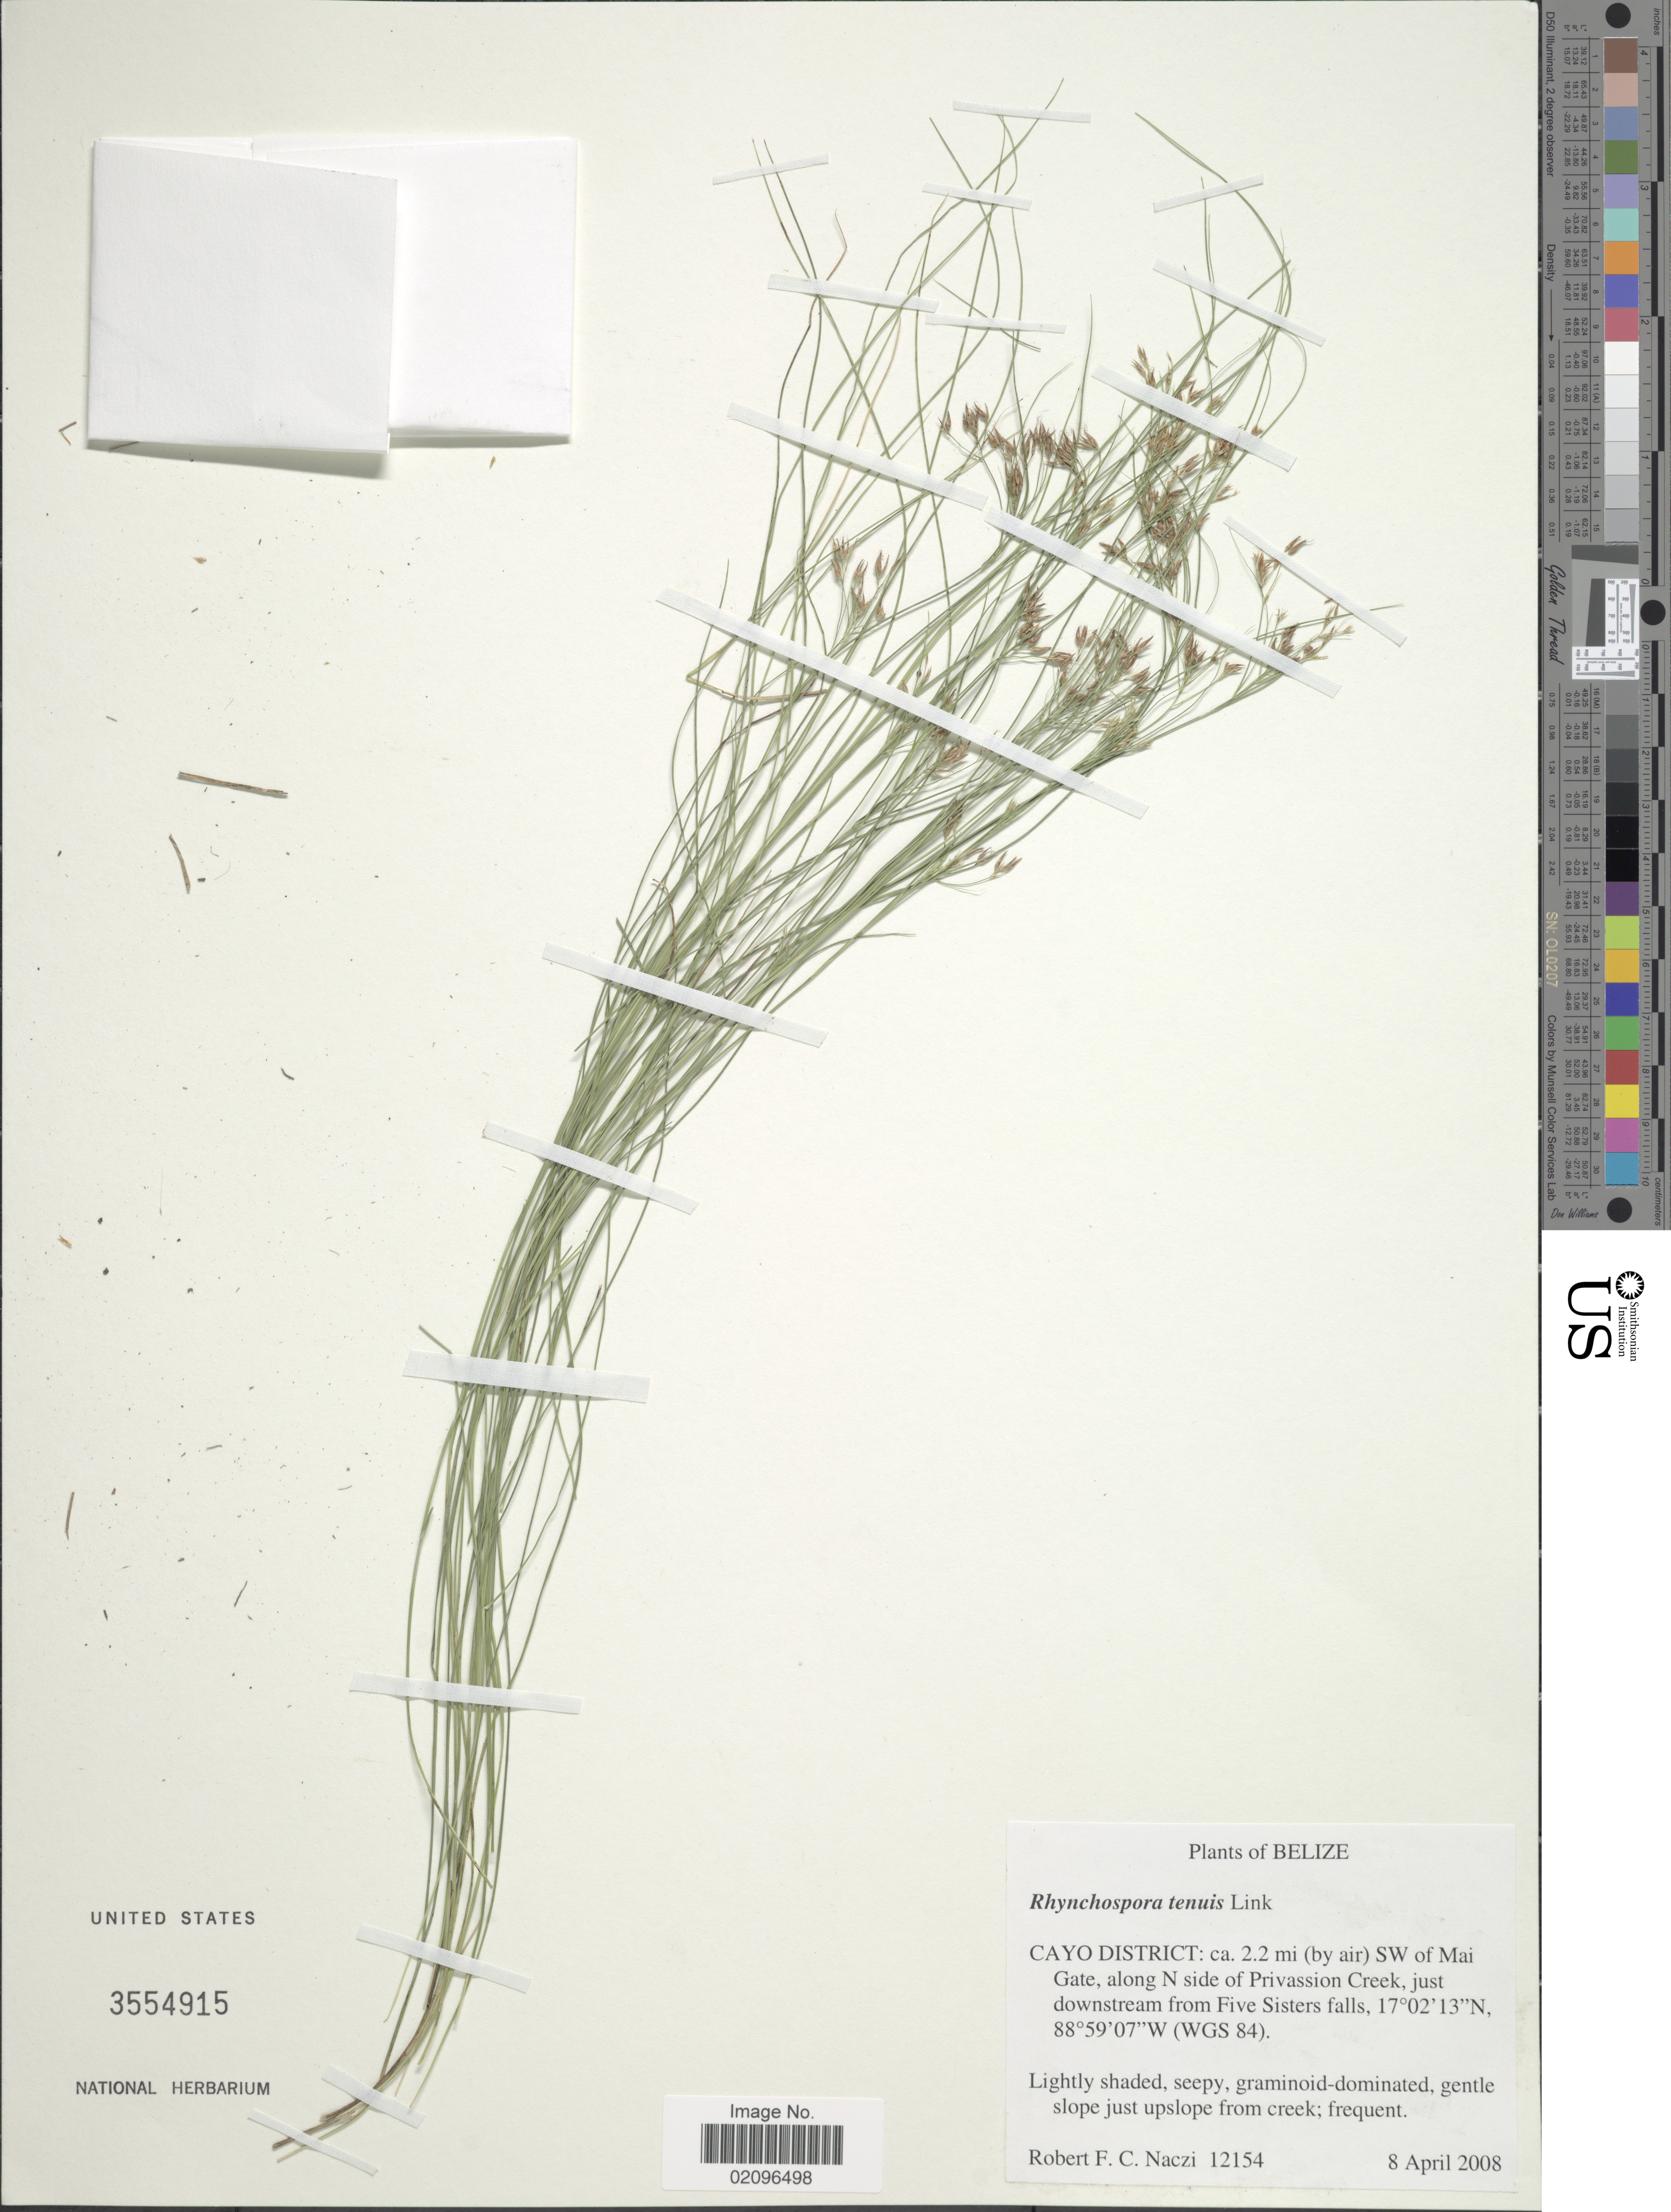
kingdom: Plantae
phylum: Tracheophyta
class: Liliopsida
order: Poales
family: Cyperaceae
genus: Rhynchospora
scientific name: Rhynchospora tenuis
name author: Link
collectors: R. F. C. Naczi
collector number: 12154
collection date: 2008-04-08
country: Belize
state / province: Cayo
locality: Cayo District: ca. 2.2 mi (by air) SW of Mai Gate, along N side of Privassion Creek, just downstream from Five Sisters Falls. (WGS 84).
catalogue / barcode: US 3554915